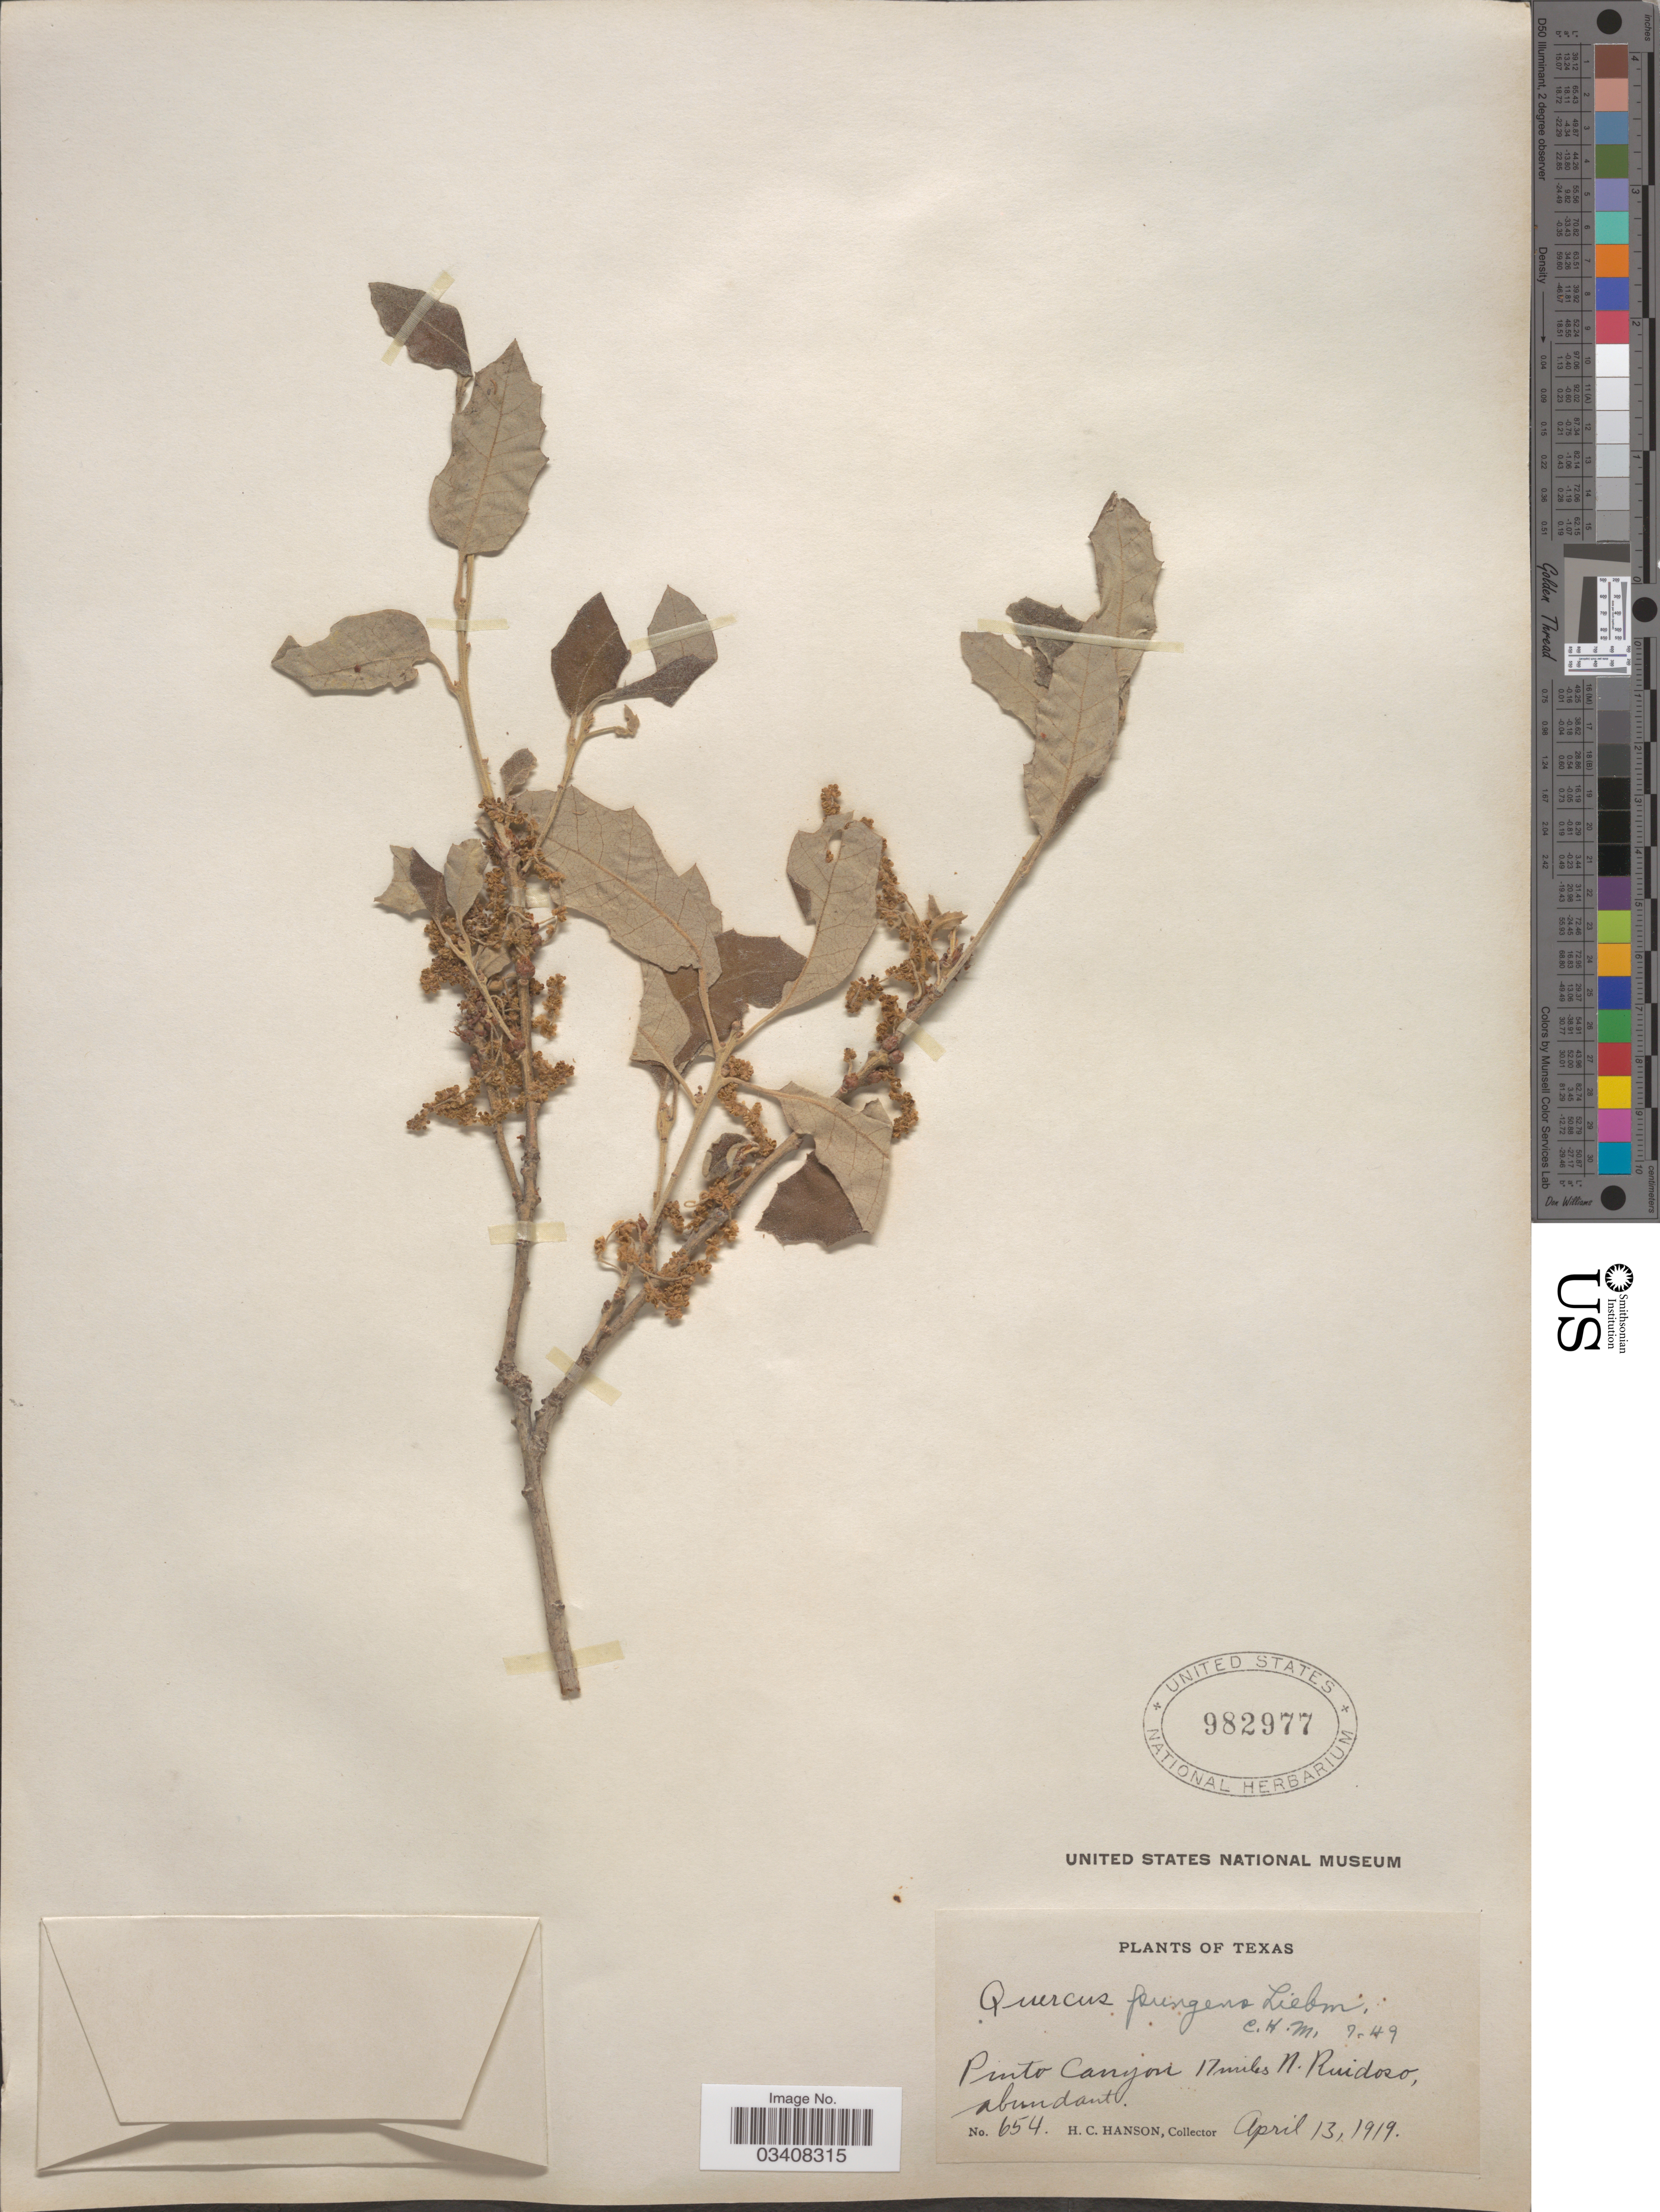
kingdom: Plantae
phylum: Tracheophyta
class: Magnoliopsida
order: Fagales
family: Fagaceae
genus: Quercus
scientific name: Quercus pungens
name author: Liebm.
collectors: H. Hanson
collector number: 654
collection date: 1919-04-13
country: United States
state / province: Texas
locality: Pinto Canyon 17 miles N. Ruidoso.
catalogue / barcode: US 982977